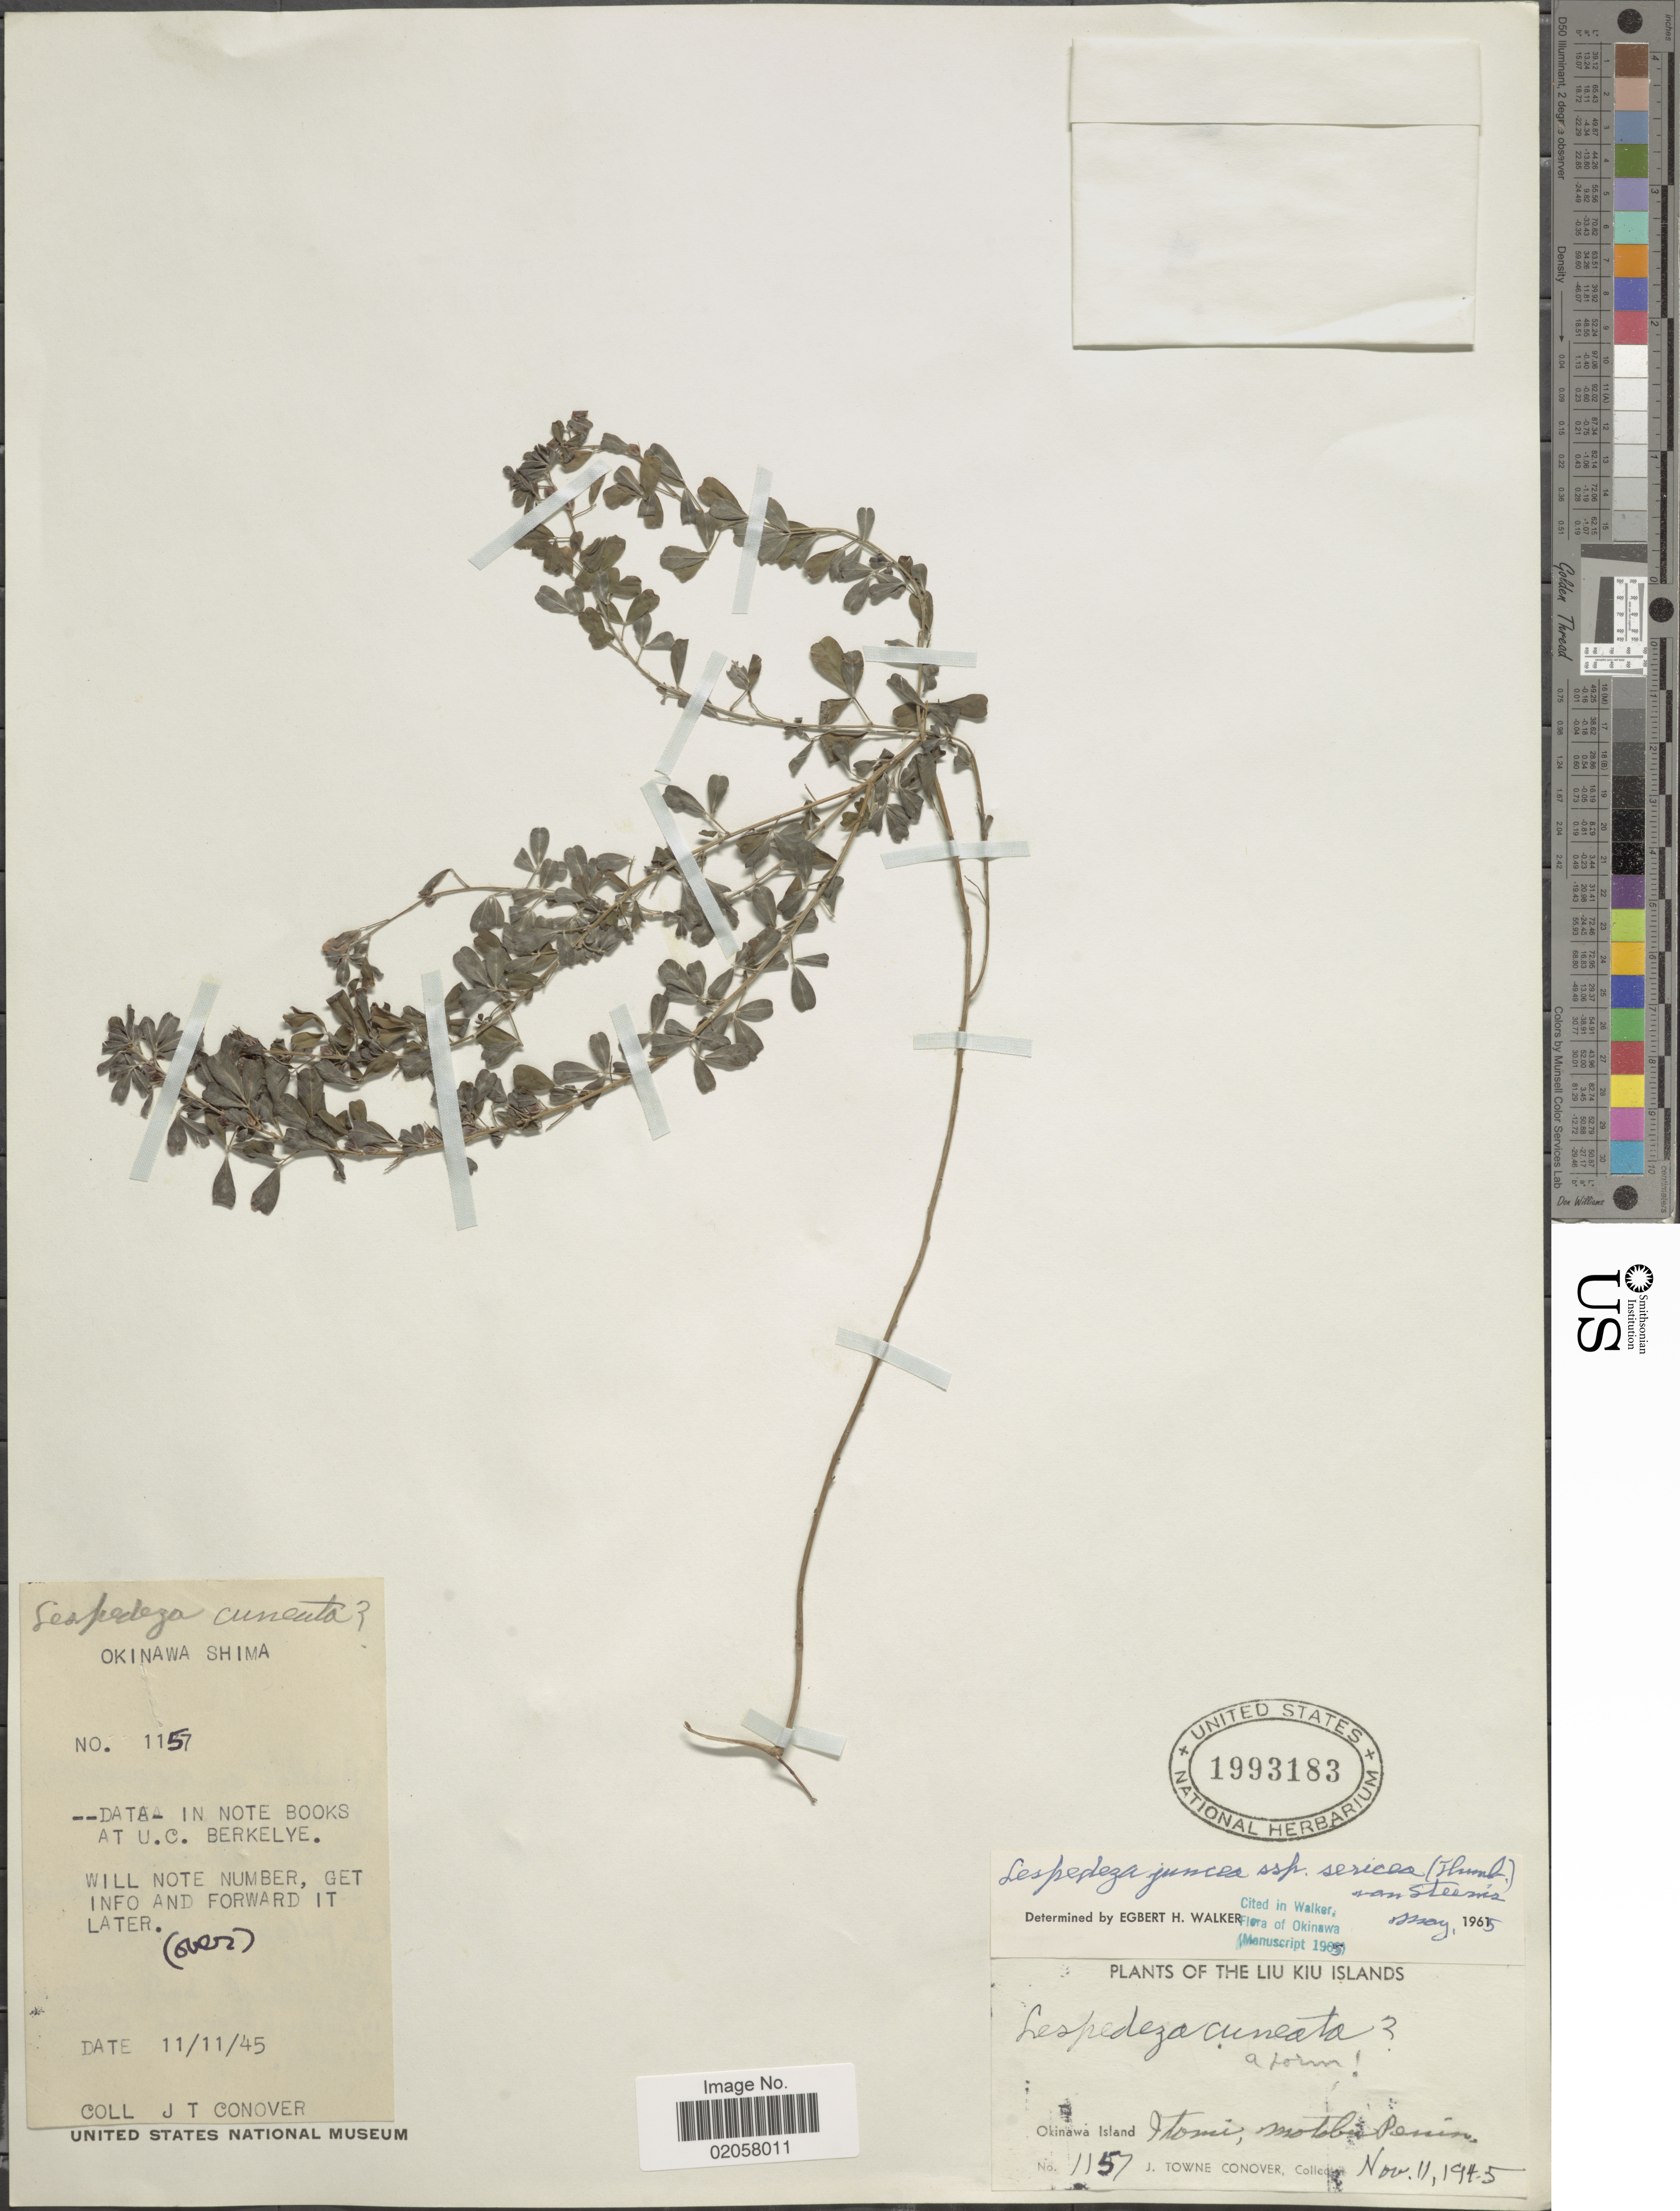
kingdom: Plantae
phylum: Tracheophyta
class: Magnoliopsida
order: Fabales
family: Fabaceae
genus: Lespedeza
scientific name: Lespedeza cuneata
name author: (Dum. Cours.) G. Don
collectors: J. T. Conover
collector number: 1157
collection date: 1945-11-11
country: Japan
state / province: Okinawa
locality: The Liu Kiu Islands, Okinawa Island, Itomi, Motobu Penin.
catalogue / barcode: US 1993183